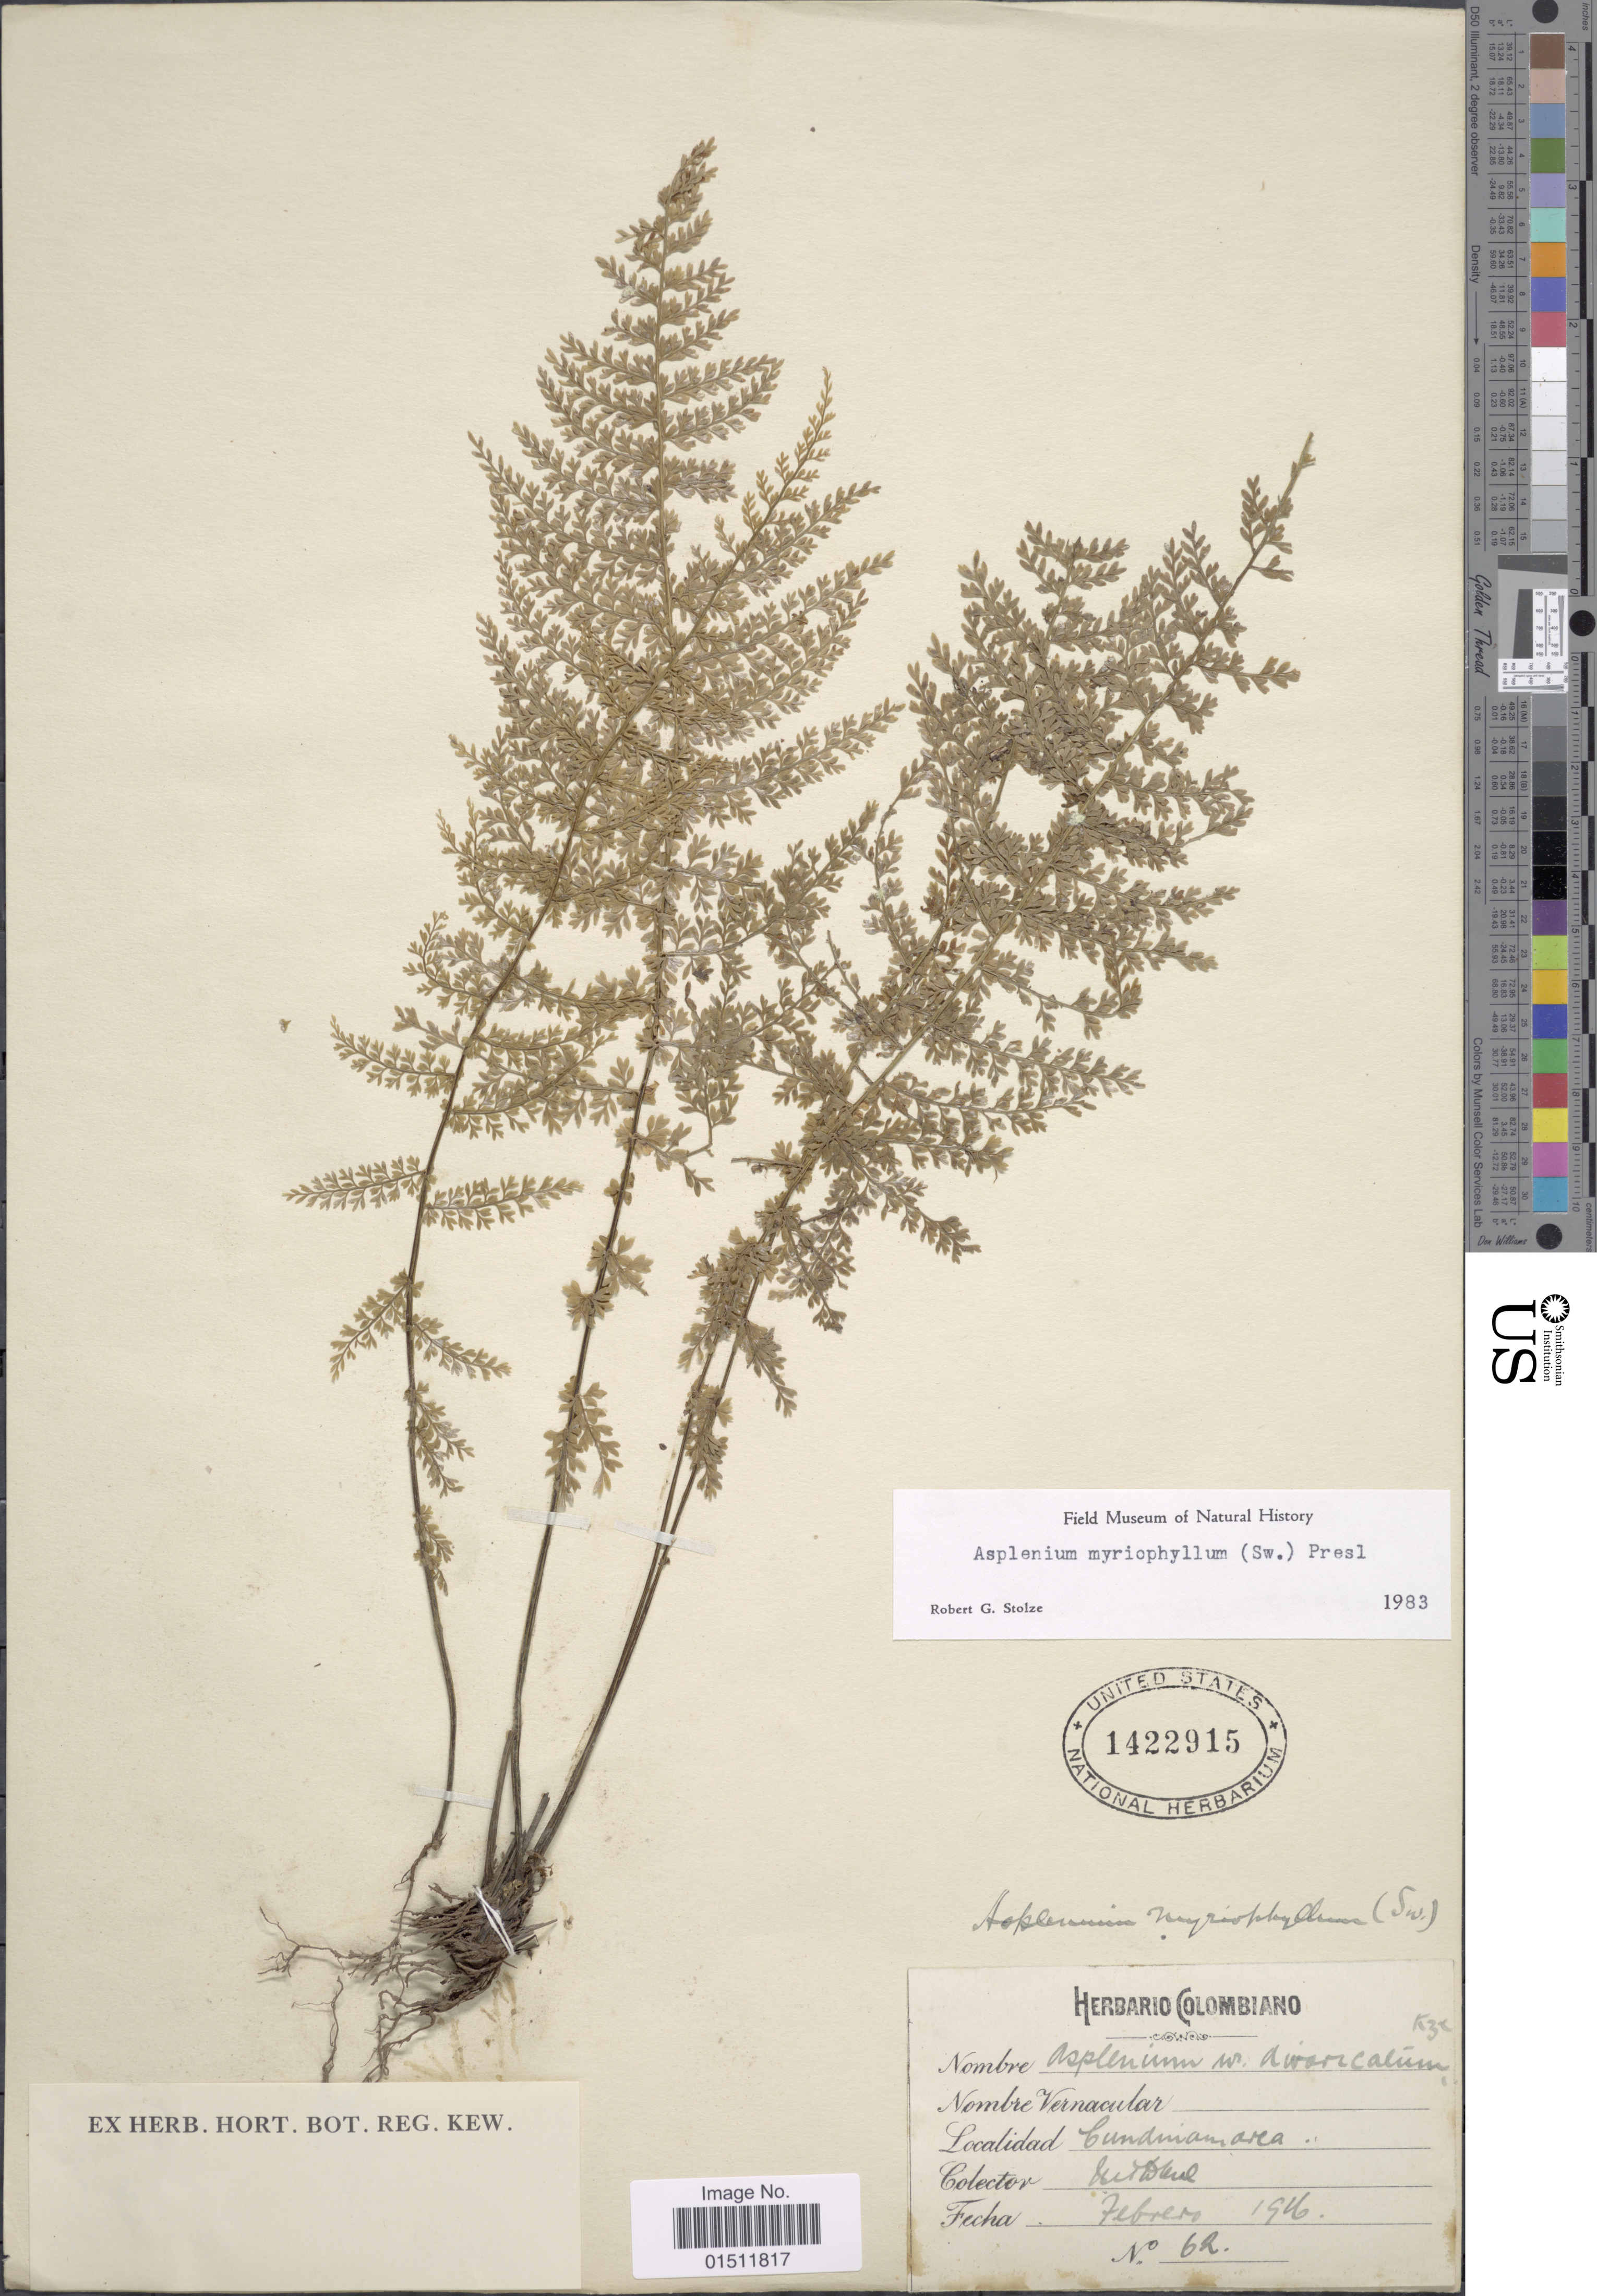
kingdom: Plantae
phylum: Tracheophyta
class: Polypodiopsida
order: Polypodiales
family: Aspleniaceae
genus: Asplenium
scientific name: Asplenium myriophyllum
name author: (Sw.) C. Presl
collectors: M. T. Dawe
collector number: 62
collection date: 1916-02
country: Colombia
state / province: Cundinamarca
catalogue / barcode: US 1422915